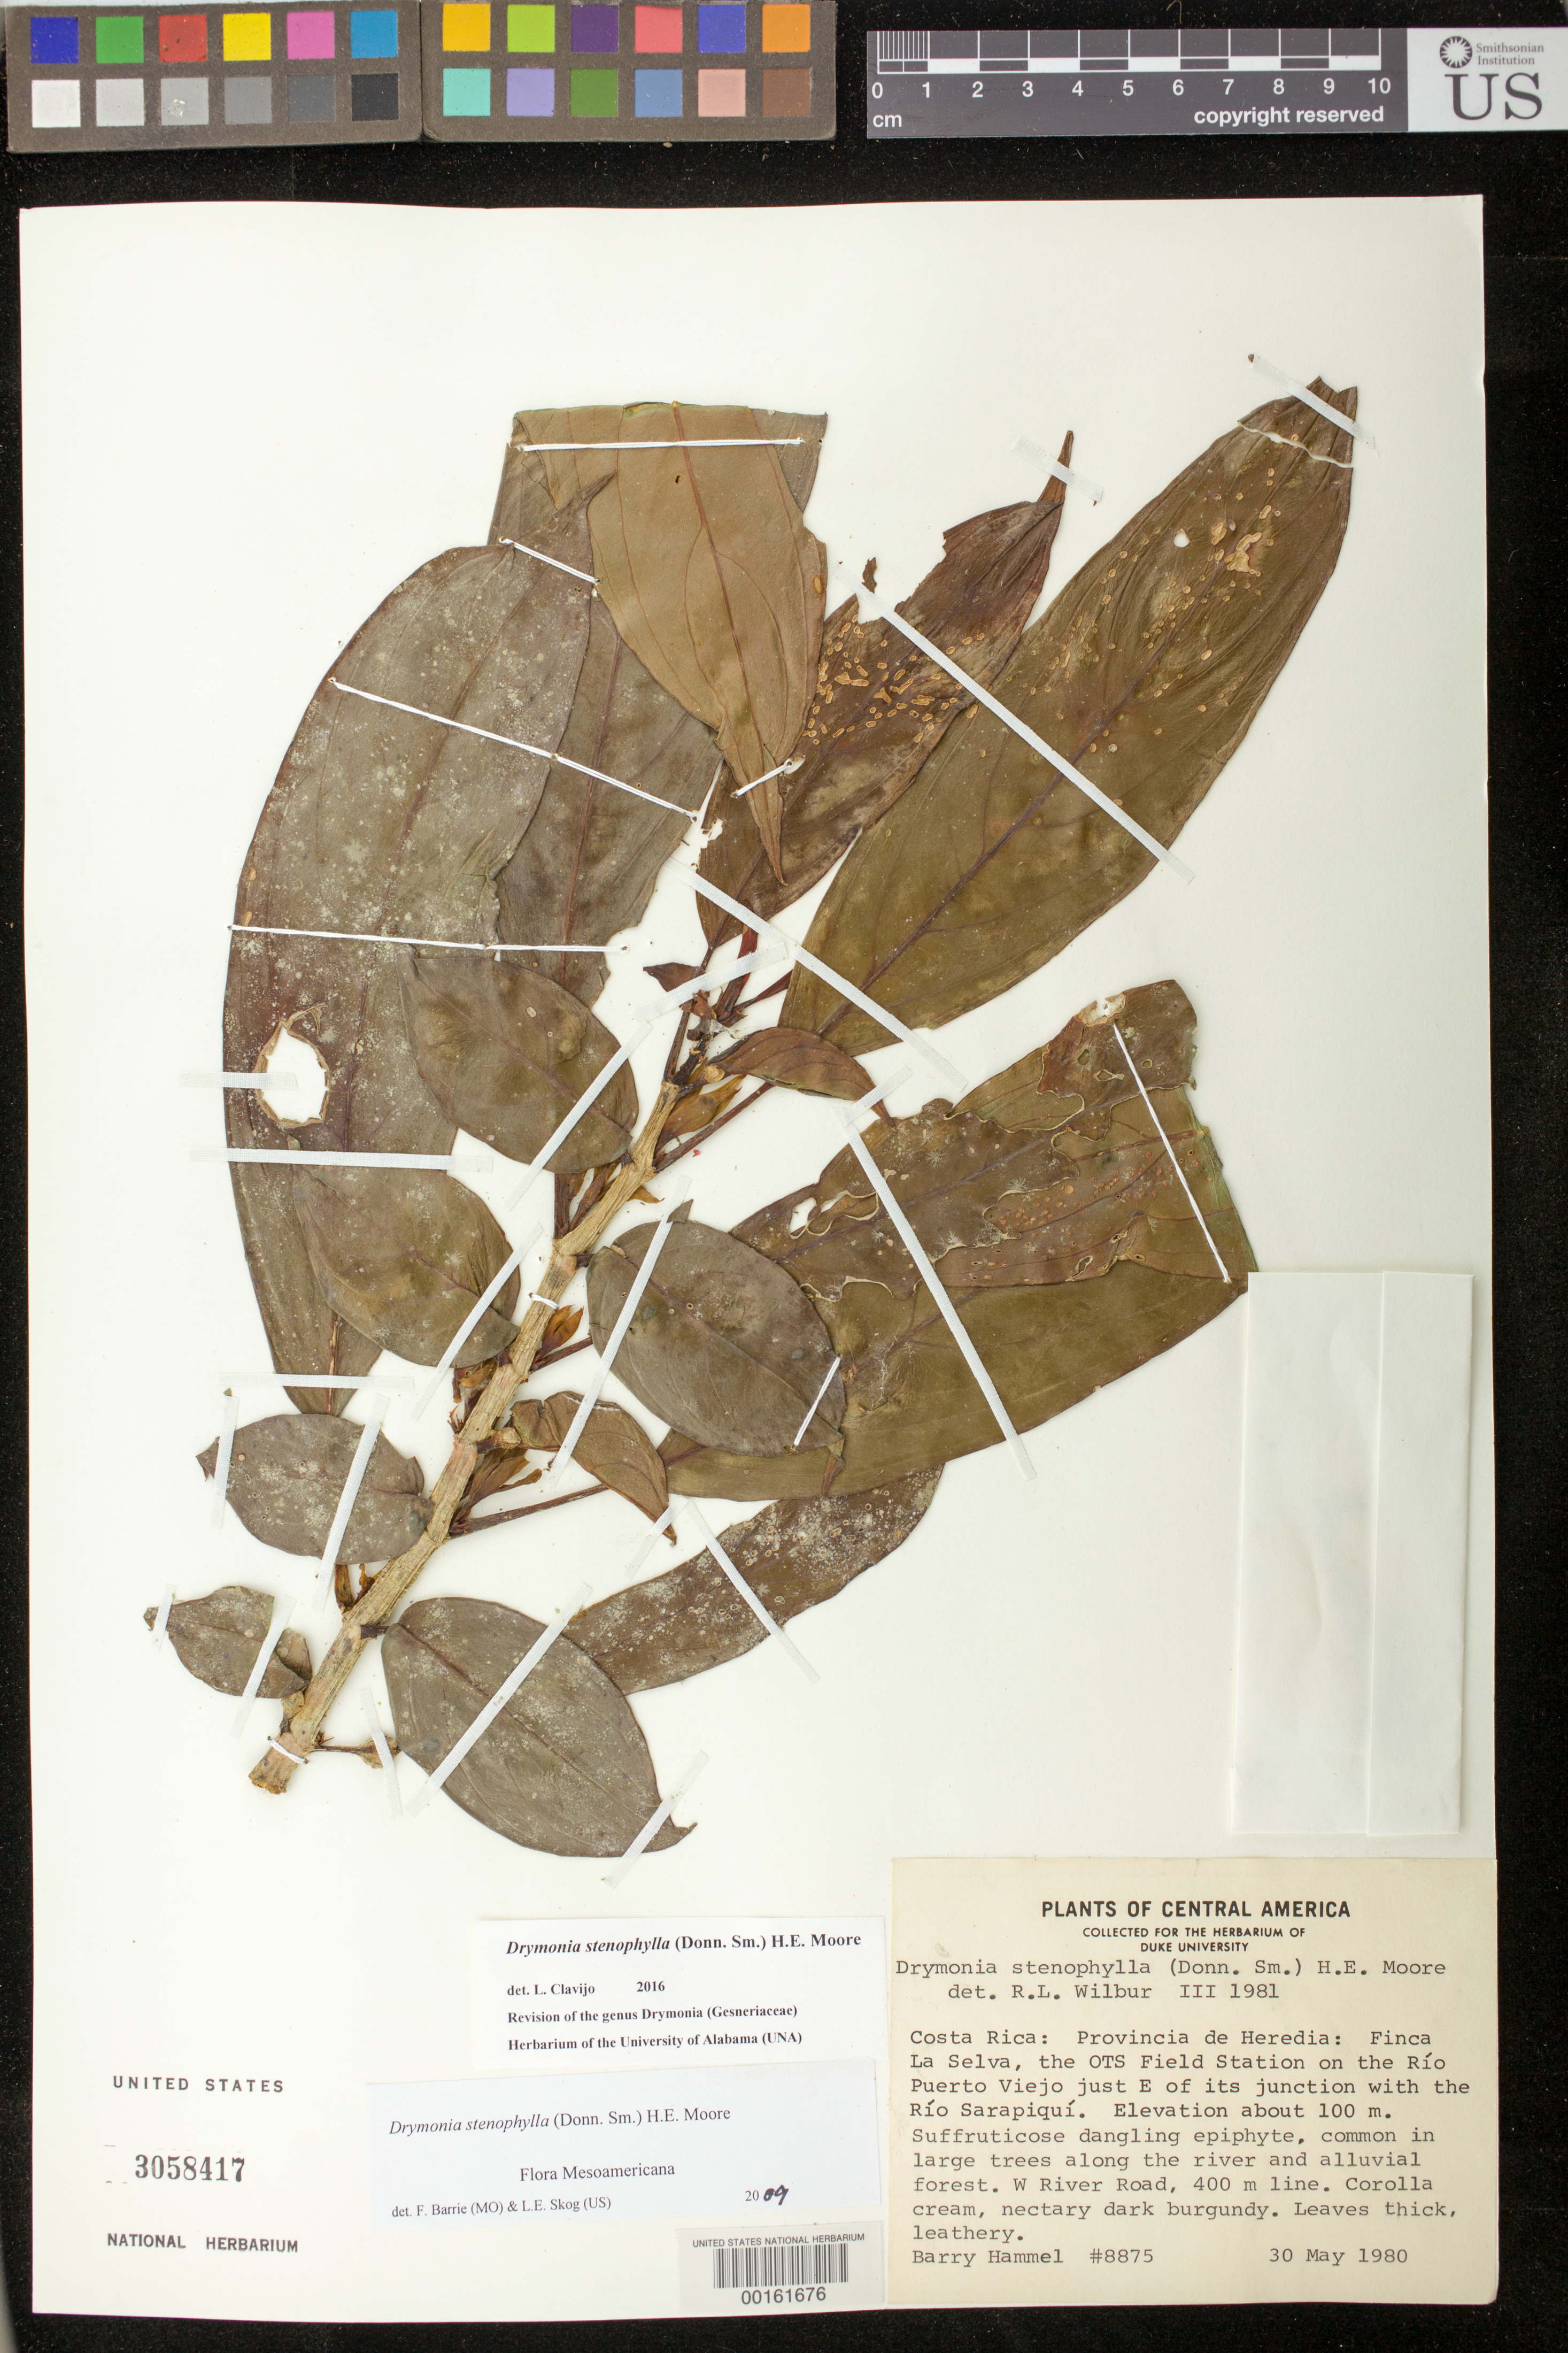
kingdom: Plantae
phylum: Tracheophyta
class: Magnoliopsida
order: Lamiales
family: Gesneriaceae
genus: Drymonia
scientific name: Drymonia stenophylla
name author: (Donn. Sm.) H.E. Moore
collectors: B. Hammel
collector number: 8875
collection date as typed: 30 May 1980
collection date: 1980-05-30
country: Costa Rica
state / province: Heredia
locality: Finca La Selva, the OTS Field Station on the Rio Puerto Viejo just E of its junction with the Rio Sarapiqui, W river road, 400 m line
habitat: Common in large trees along the river and alluvial forest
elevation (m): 100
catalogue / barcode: US 3058417